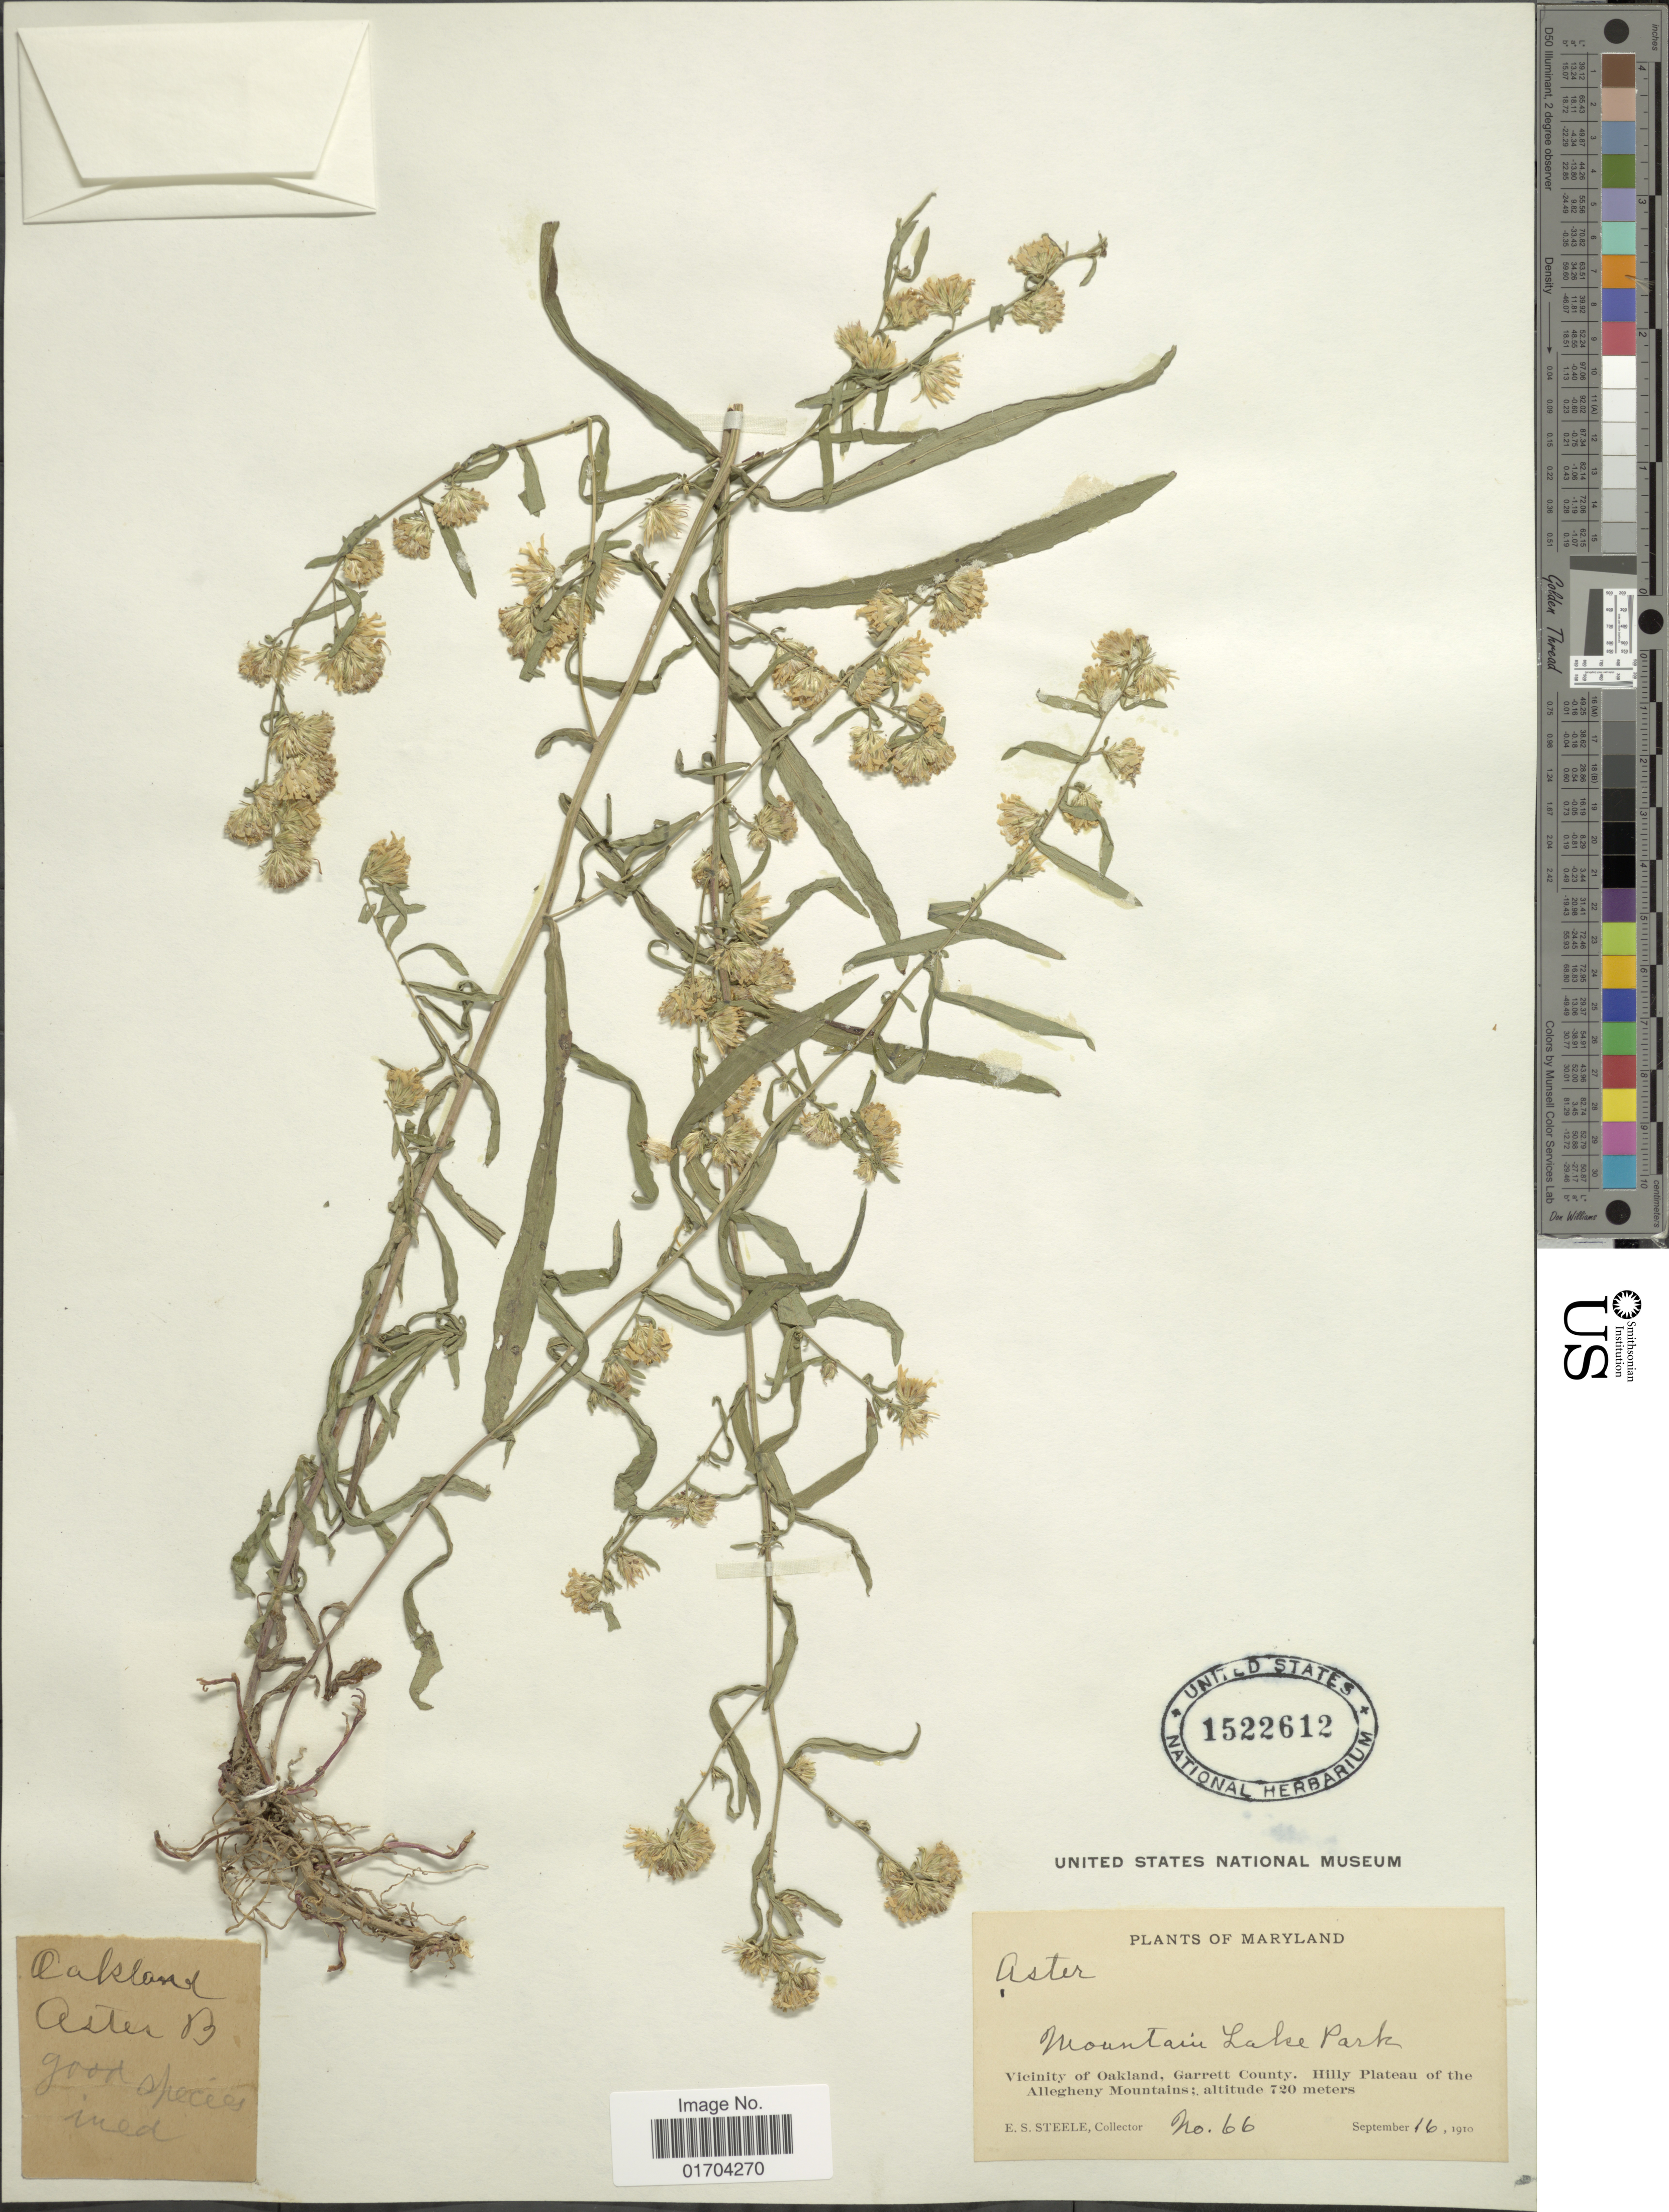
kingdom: Plantae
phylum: Tracheophyta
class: Magnoliopsida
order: Asterales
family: Asteraceae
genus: Symphyotrichum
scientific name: Symphyotrichum sp.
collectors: E. Steele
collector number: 66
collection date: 1910-09-16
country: United States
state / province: Maryland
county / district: Garrett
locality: Mountain Lake Park, Vicinity of Oakland, Garrett County. Hilly Plateau of the Allegheny Mountains.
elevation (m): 720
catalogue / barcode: US 1522612